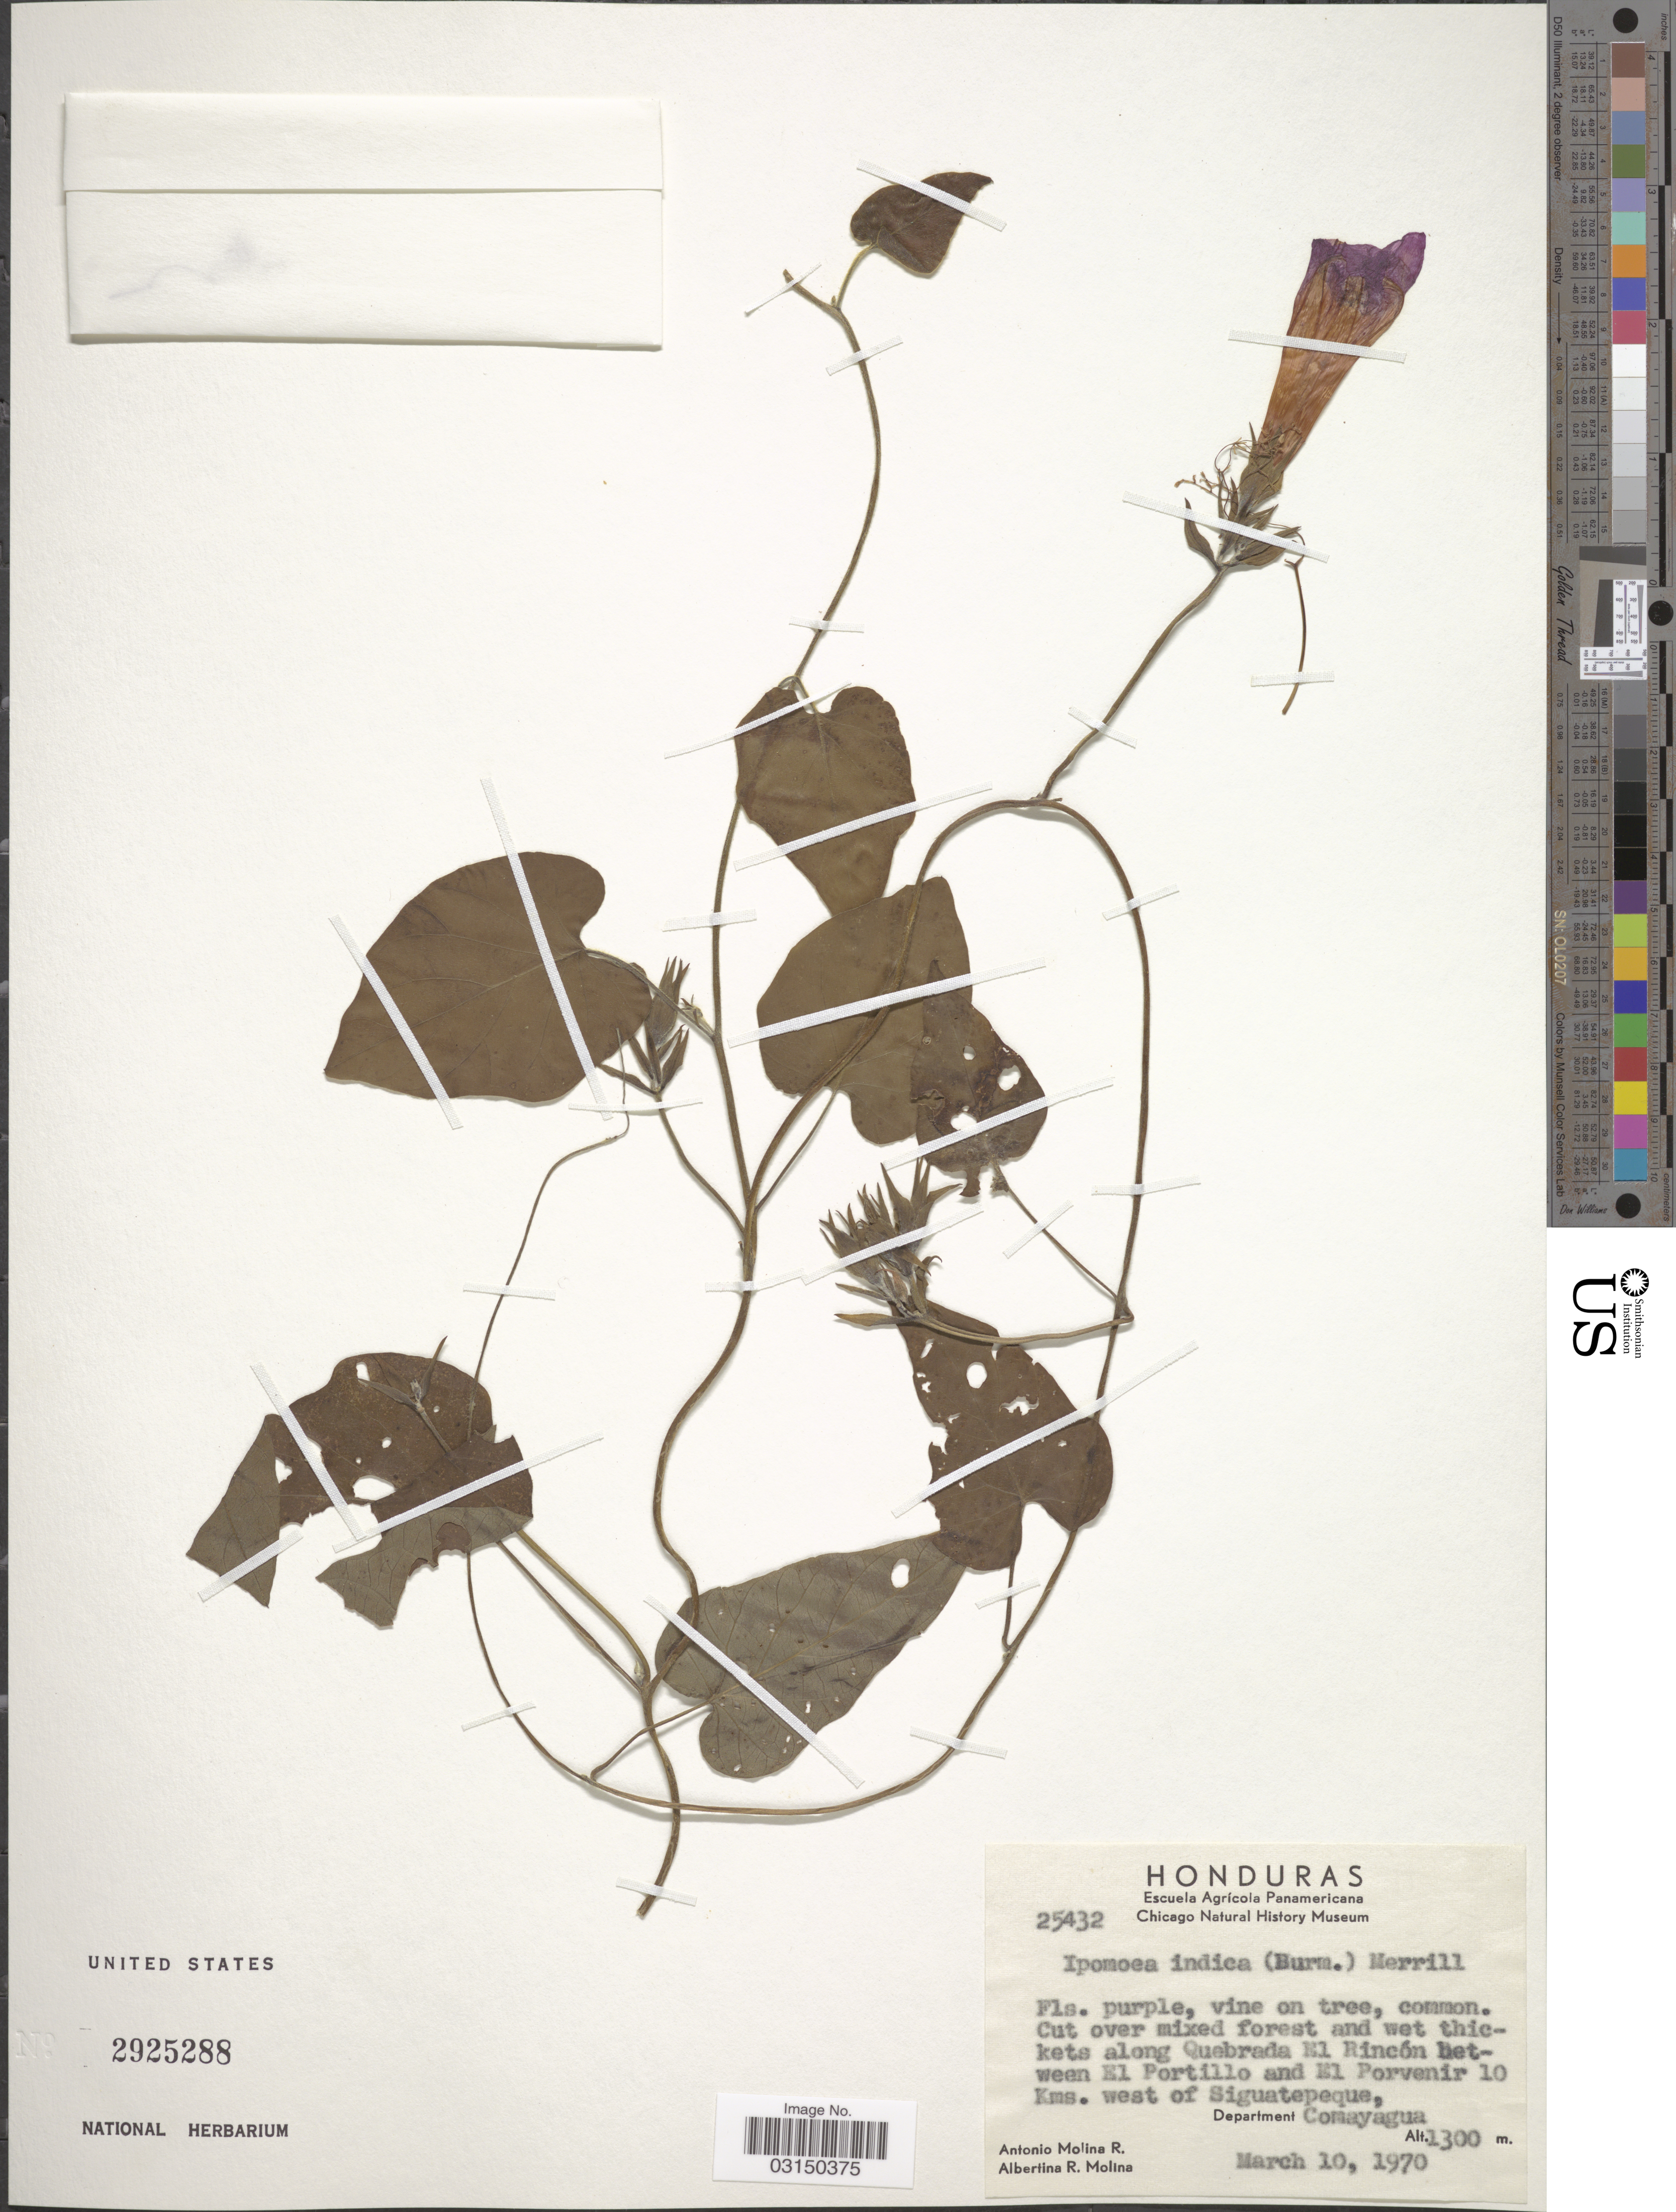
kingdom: Plantae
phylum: Tracheophyta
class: Magnoliopsida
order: Solanales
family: Convolvulaceae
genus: Ipomoea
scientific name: Ipomoea indica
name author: (Burm.) Merr.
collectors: A. Molina R. & A. R. Molina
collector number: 25432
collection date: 1970-03-10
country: Honduras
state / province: Comayagua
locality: Cut over mixed forest and wet thickets along Quebrada El Rincón between El Portillo and El Porvenir 10 Kms. west of Siguatepeque, Department Comayagua.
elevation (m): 1300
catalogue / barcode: US 2925288